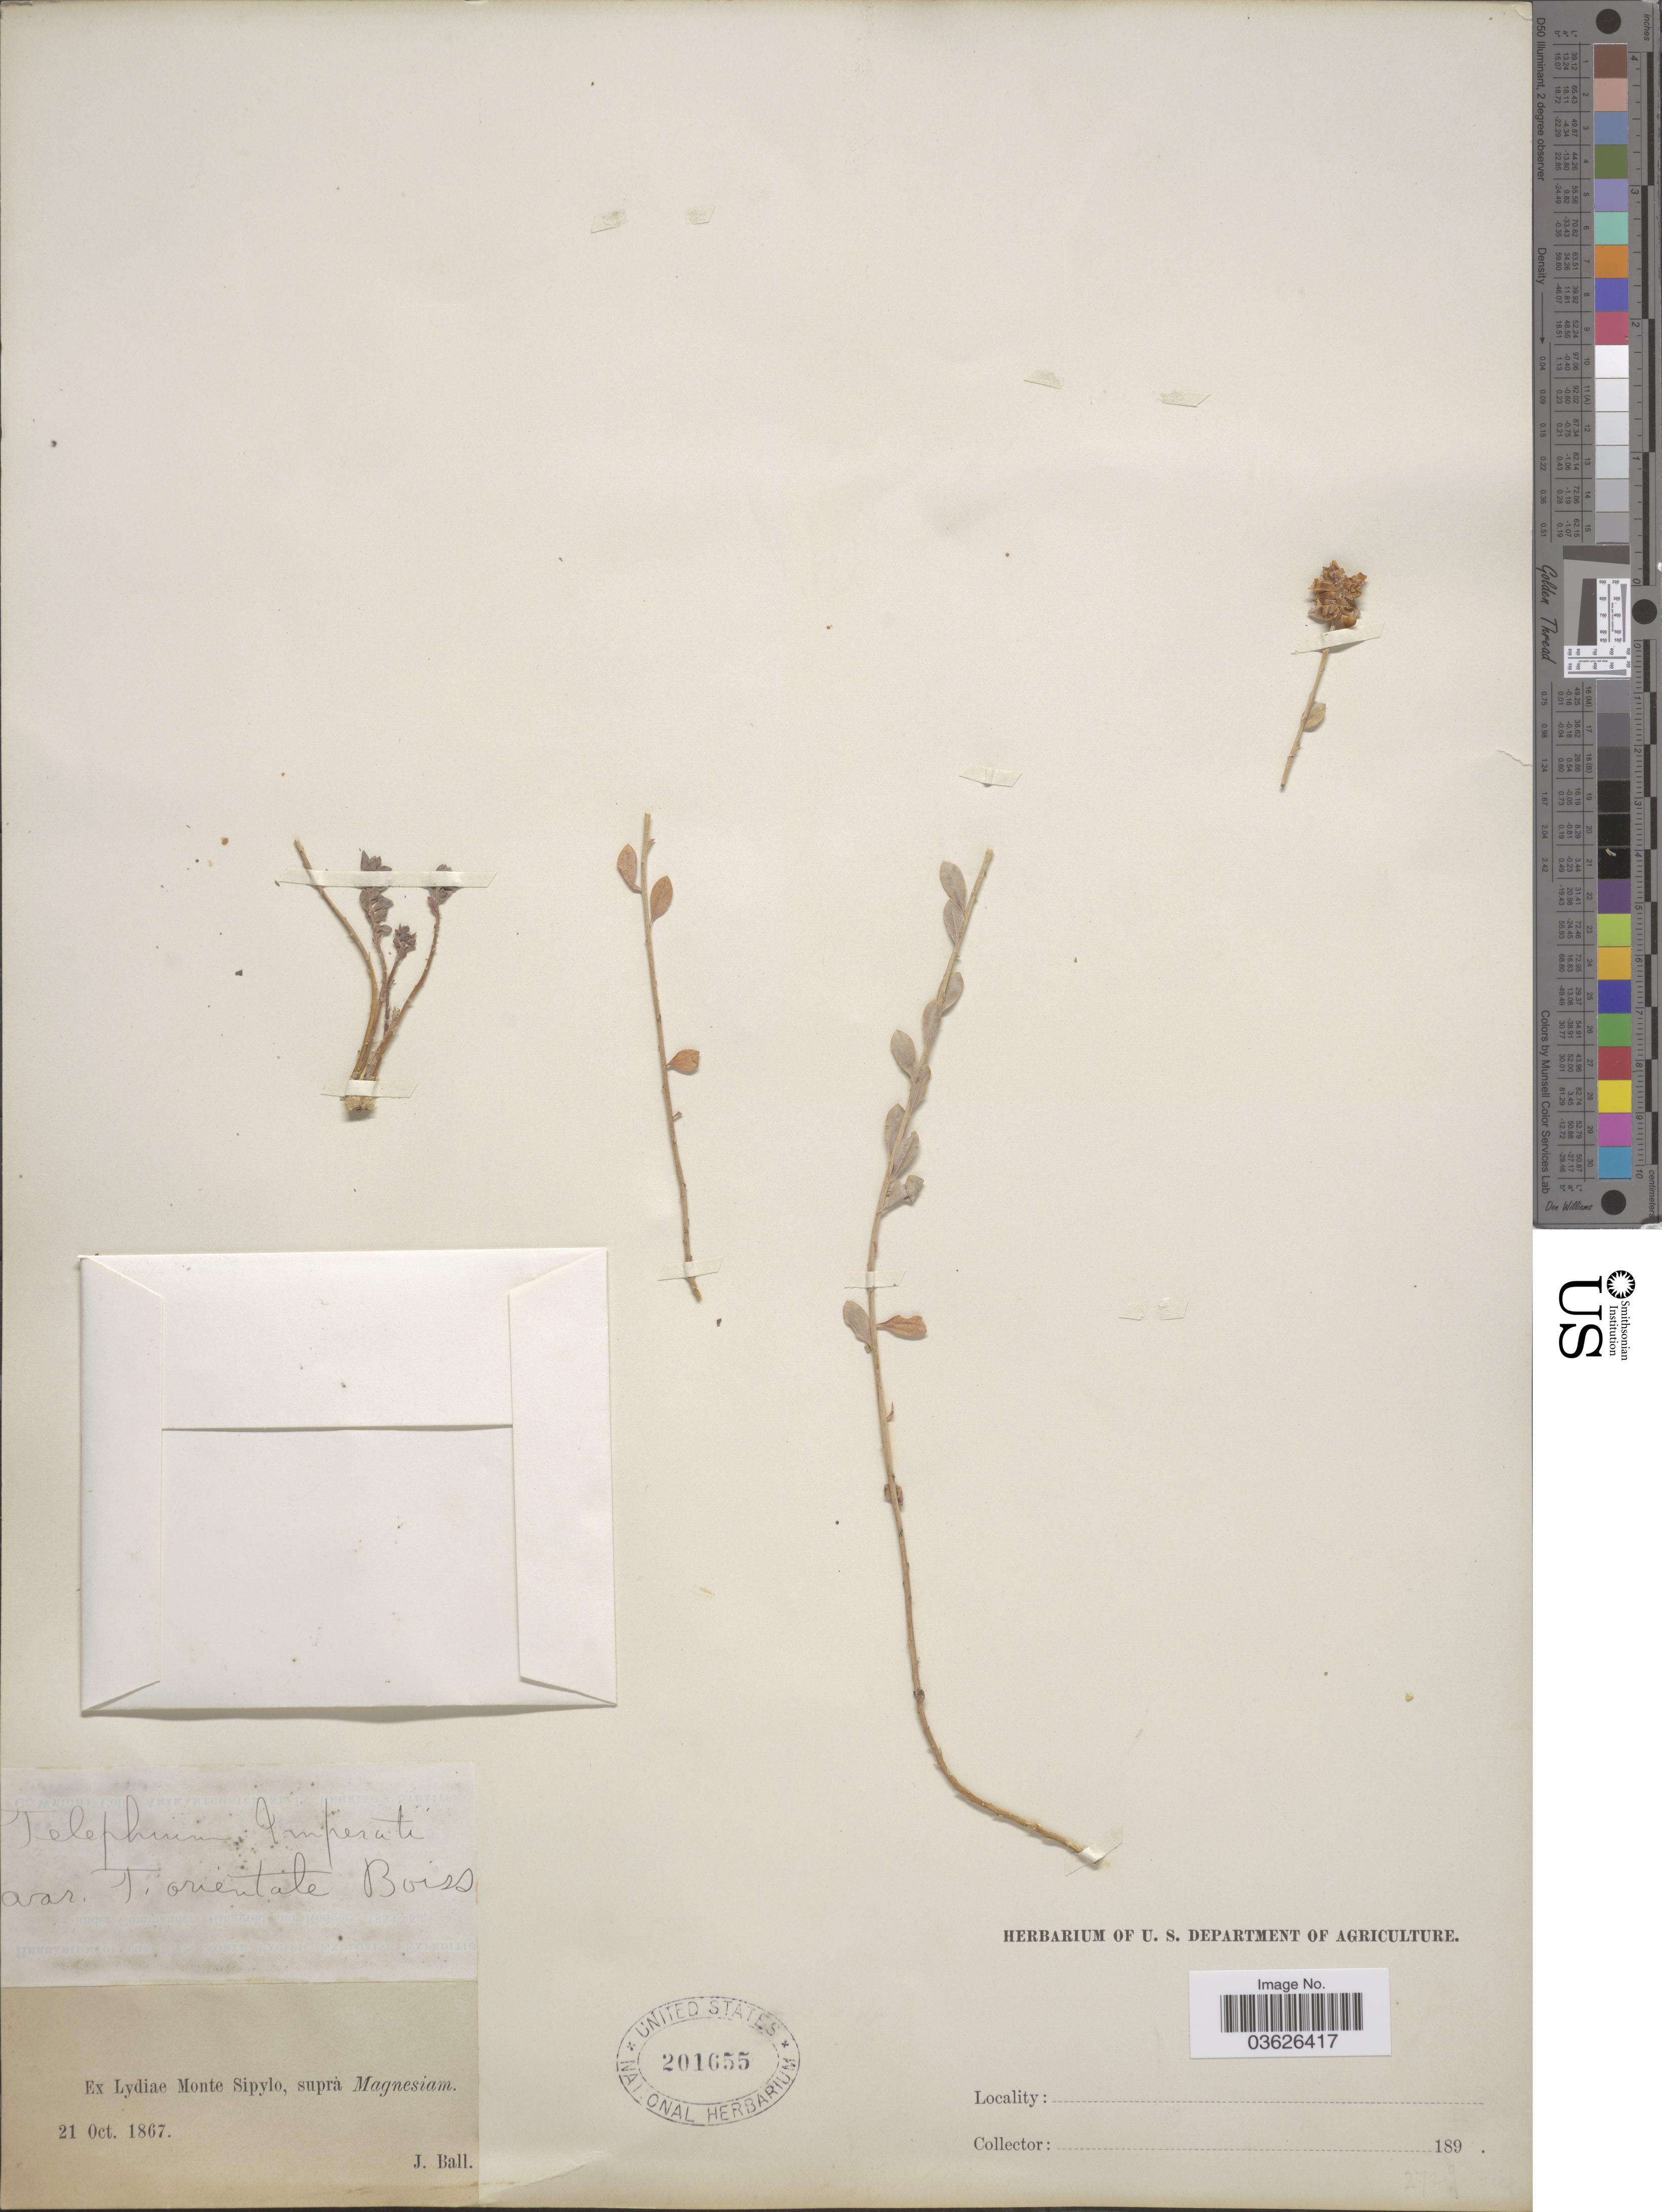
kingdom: Plantae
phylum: Tracheophyta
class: Magnoliopsida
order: Caryophyllales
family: Caryophyllaceae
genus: Telephium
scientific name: Telephium imperati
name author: L.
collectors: J. Ball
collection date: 1867-10-21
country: Turkey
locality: Ex Lydiae Monte Sipylo, supra Magnesiam.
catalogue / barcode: US 201655